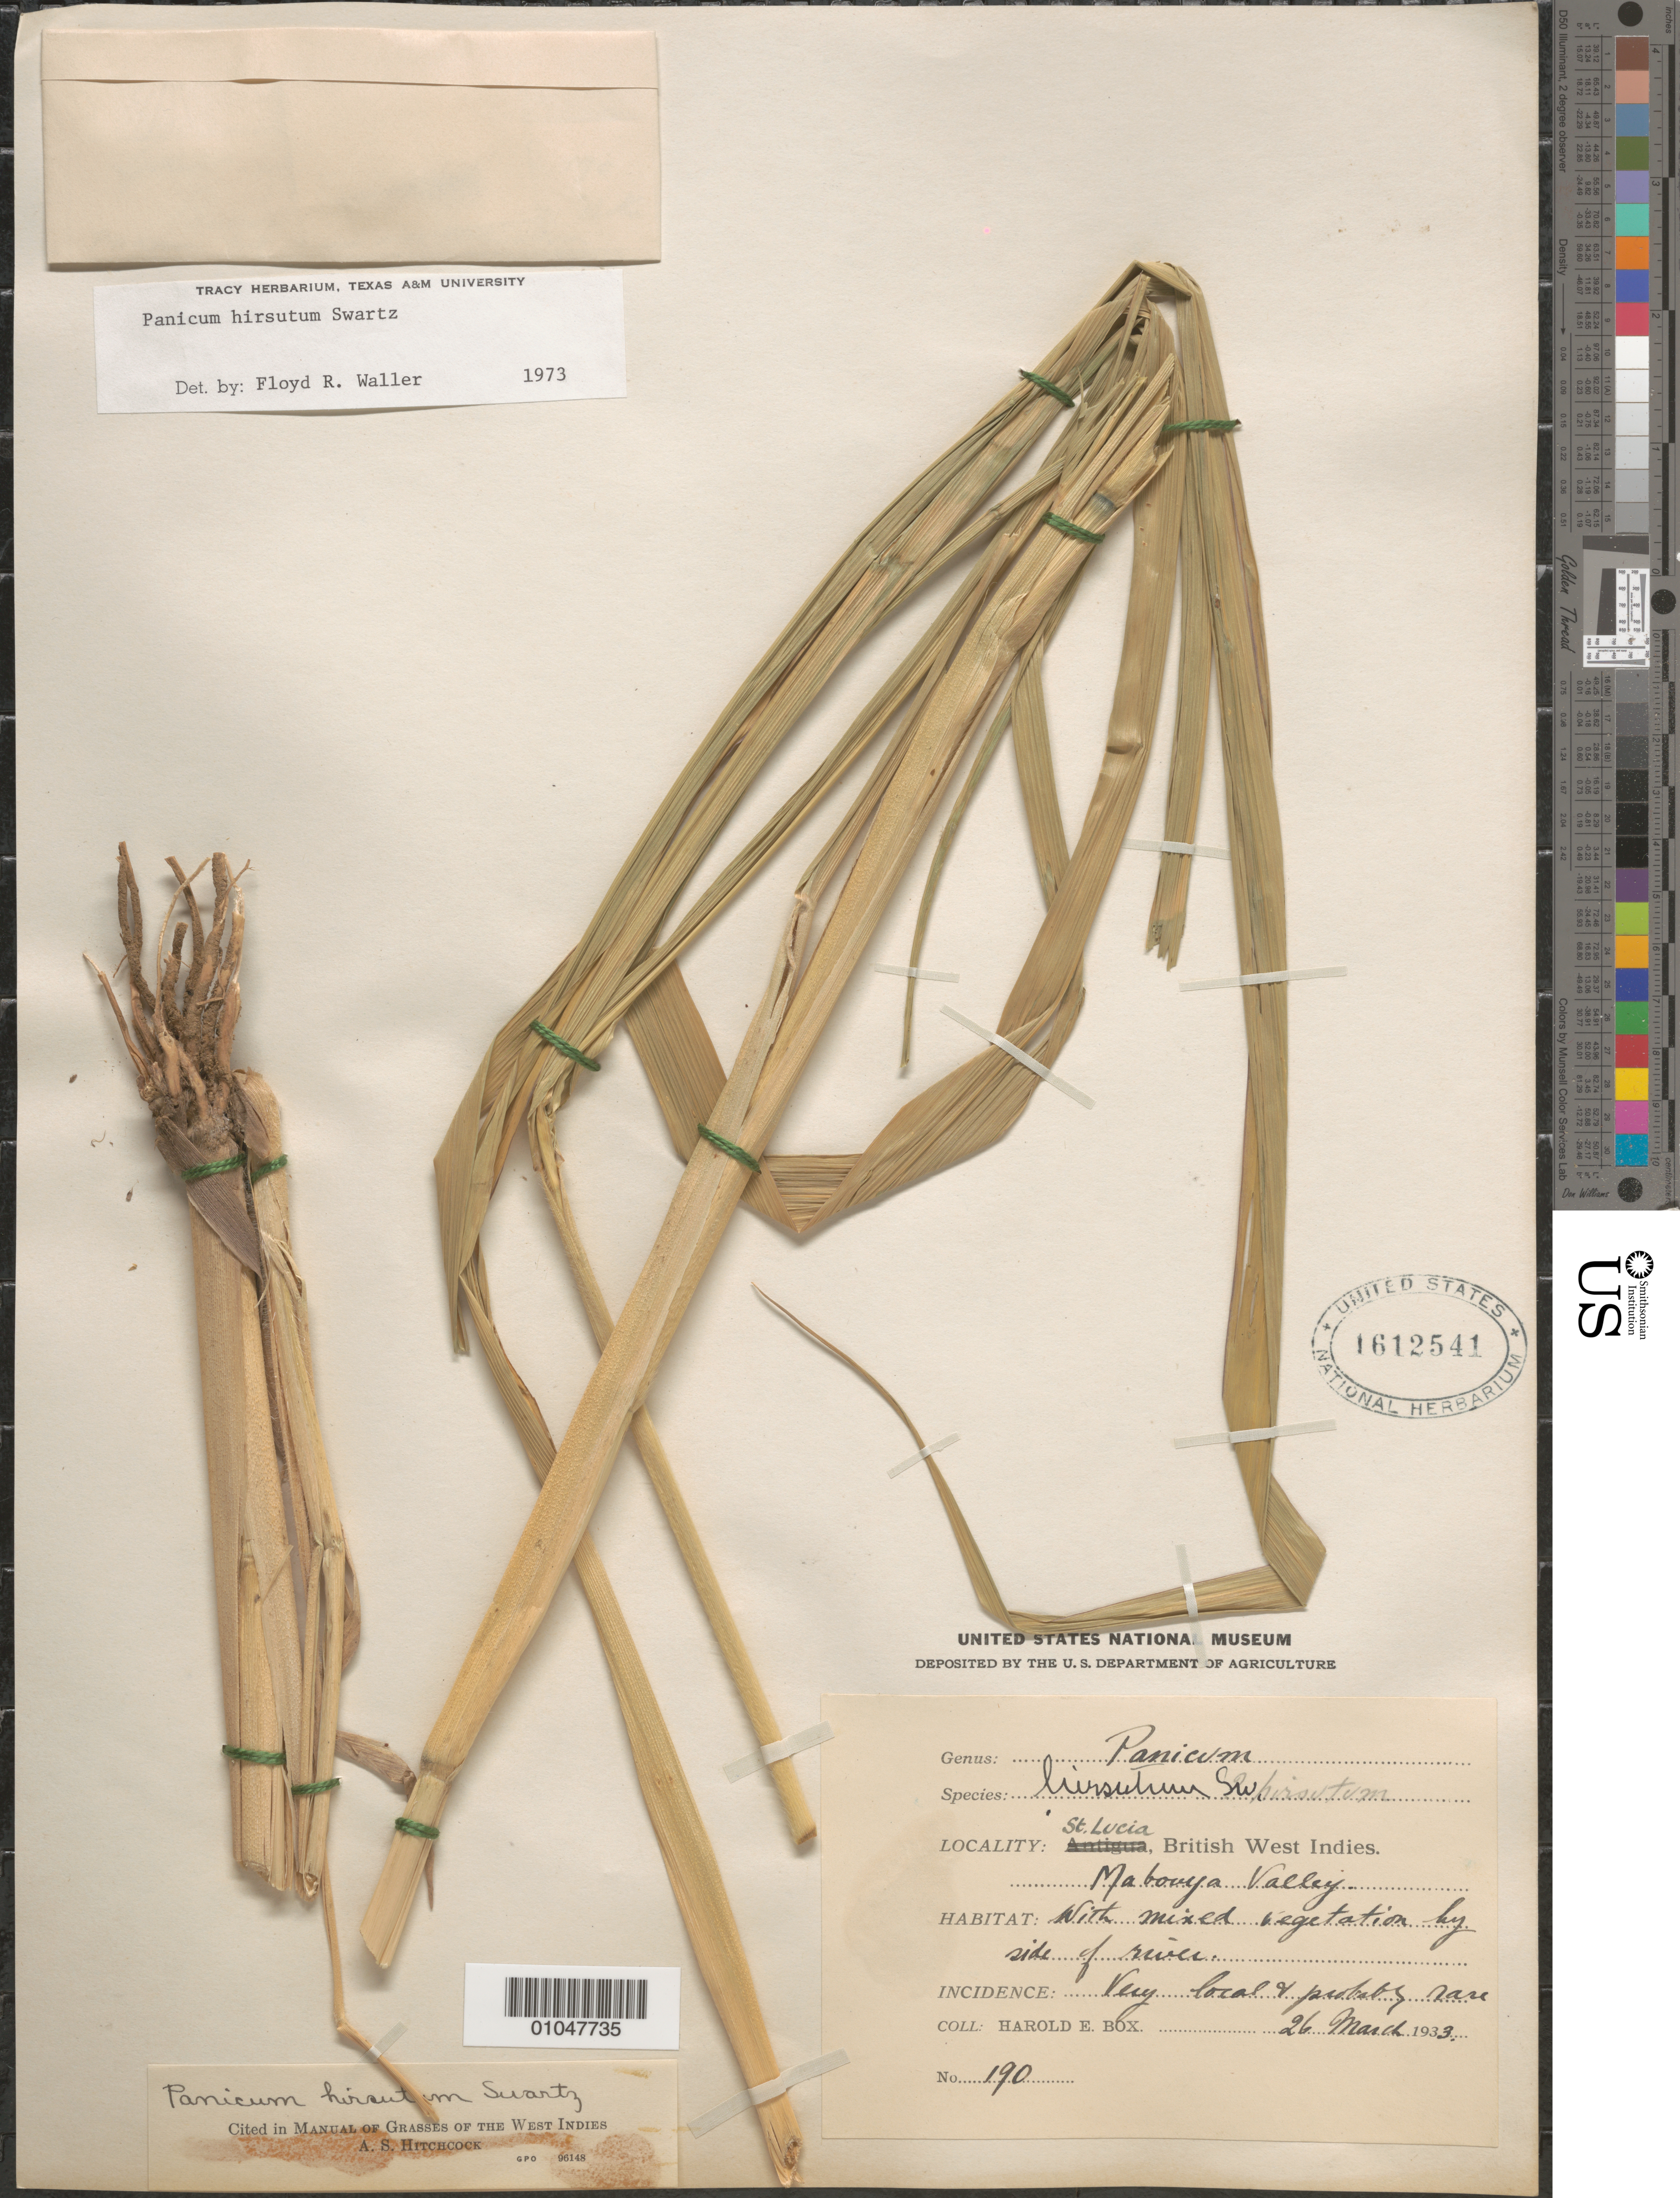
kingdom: Plantae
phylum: Tracheophyta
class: Liliopsida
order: Poales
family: Poaceae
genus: Panicum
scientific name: Panicum hirsutum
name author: Sw.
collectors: H. E. Box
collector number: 190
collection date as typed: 26 Mar 1933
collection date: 1933-03-26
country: St. Lucia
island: St. Lucia I.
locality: Mabouya Valley, Dennery,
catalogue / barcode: US 1612541